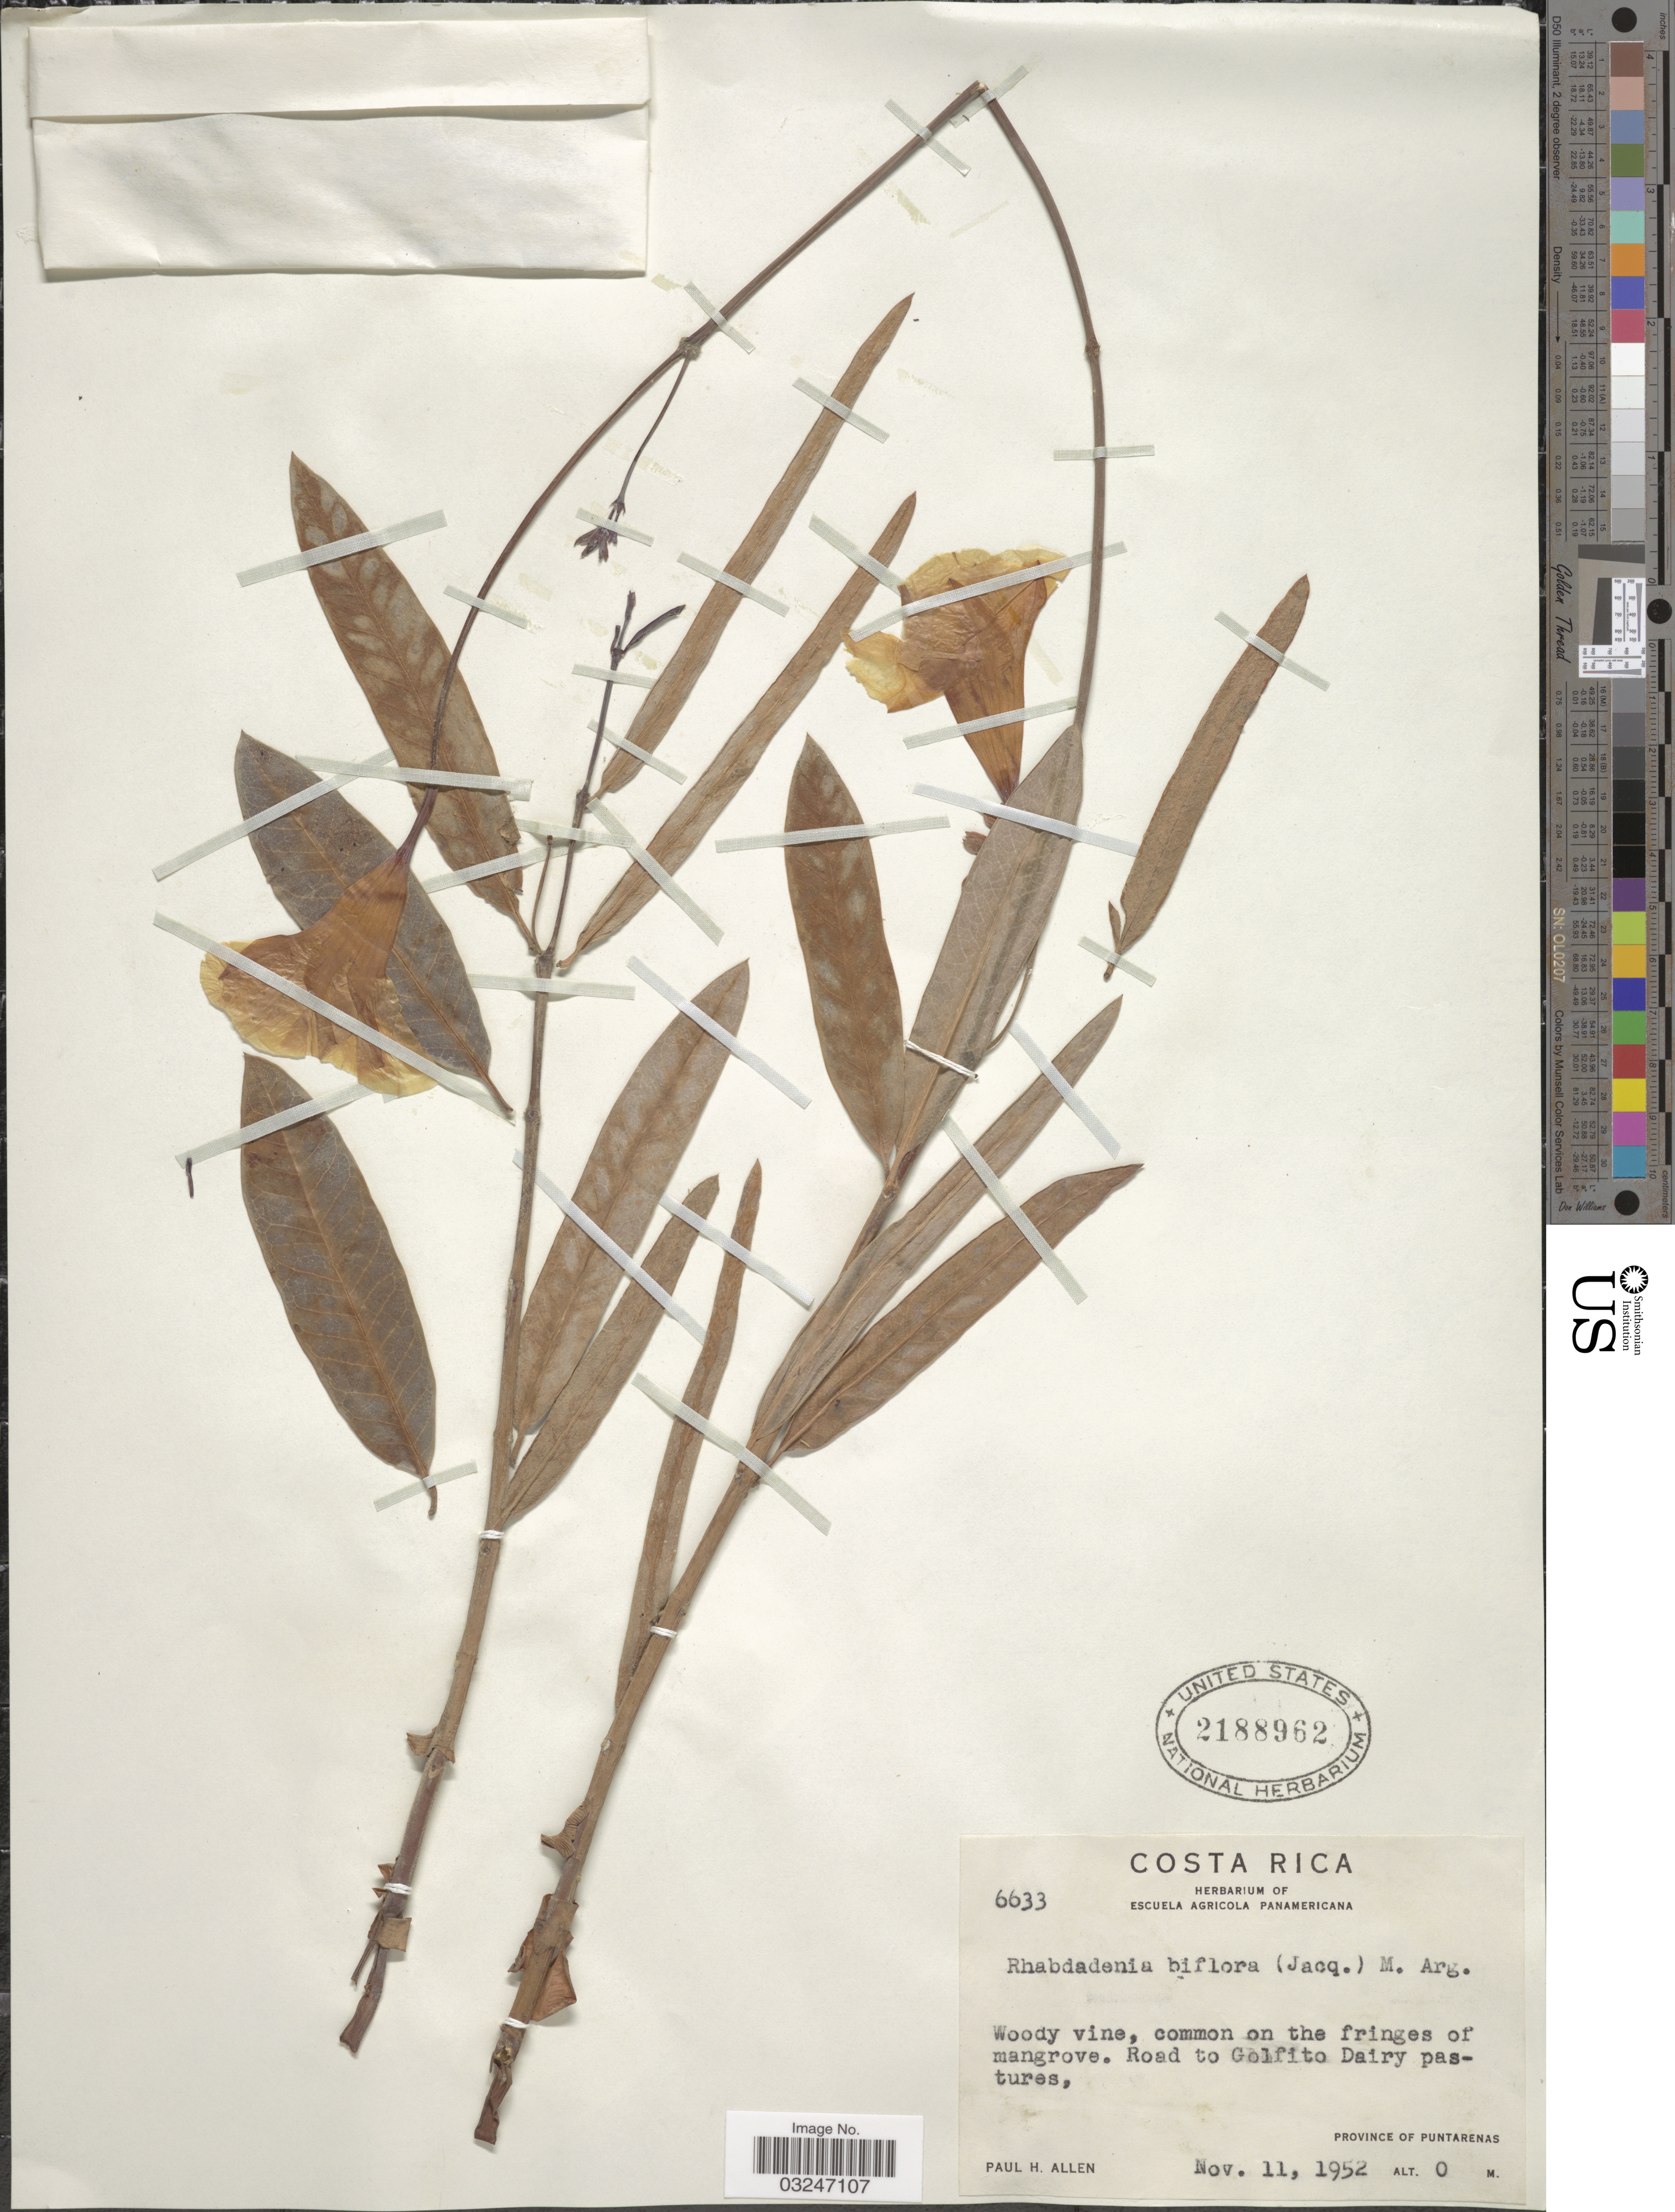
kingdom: Plantae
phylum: Tracheophyta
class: Magnoliopsida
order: Gentianales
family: Apocynaceae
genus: Rhabdadenia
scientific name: Rhabdadenia paludosa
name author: (Vahl) Miers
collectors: P. H. Allen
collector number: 6633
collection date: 1952-11-11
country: Costa Rica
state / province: Puntarenas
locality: Road to Golfito Dairy pastures.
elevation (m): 0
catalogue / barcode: US 2188962